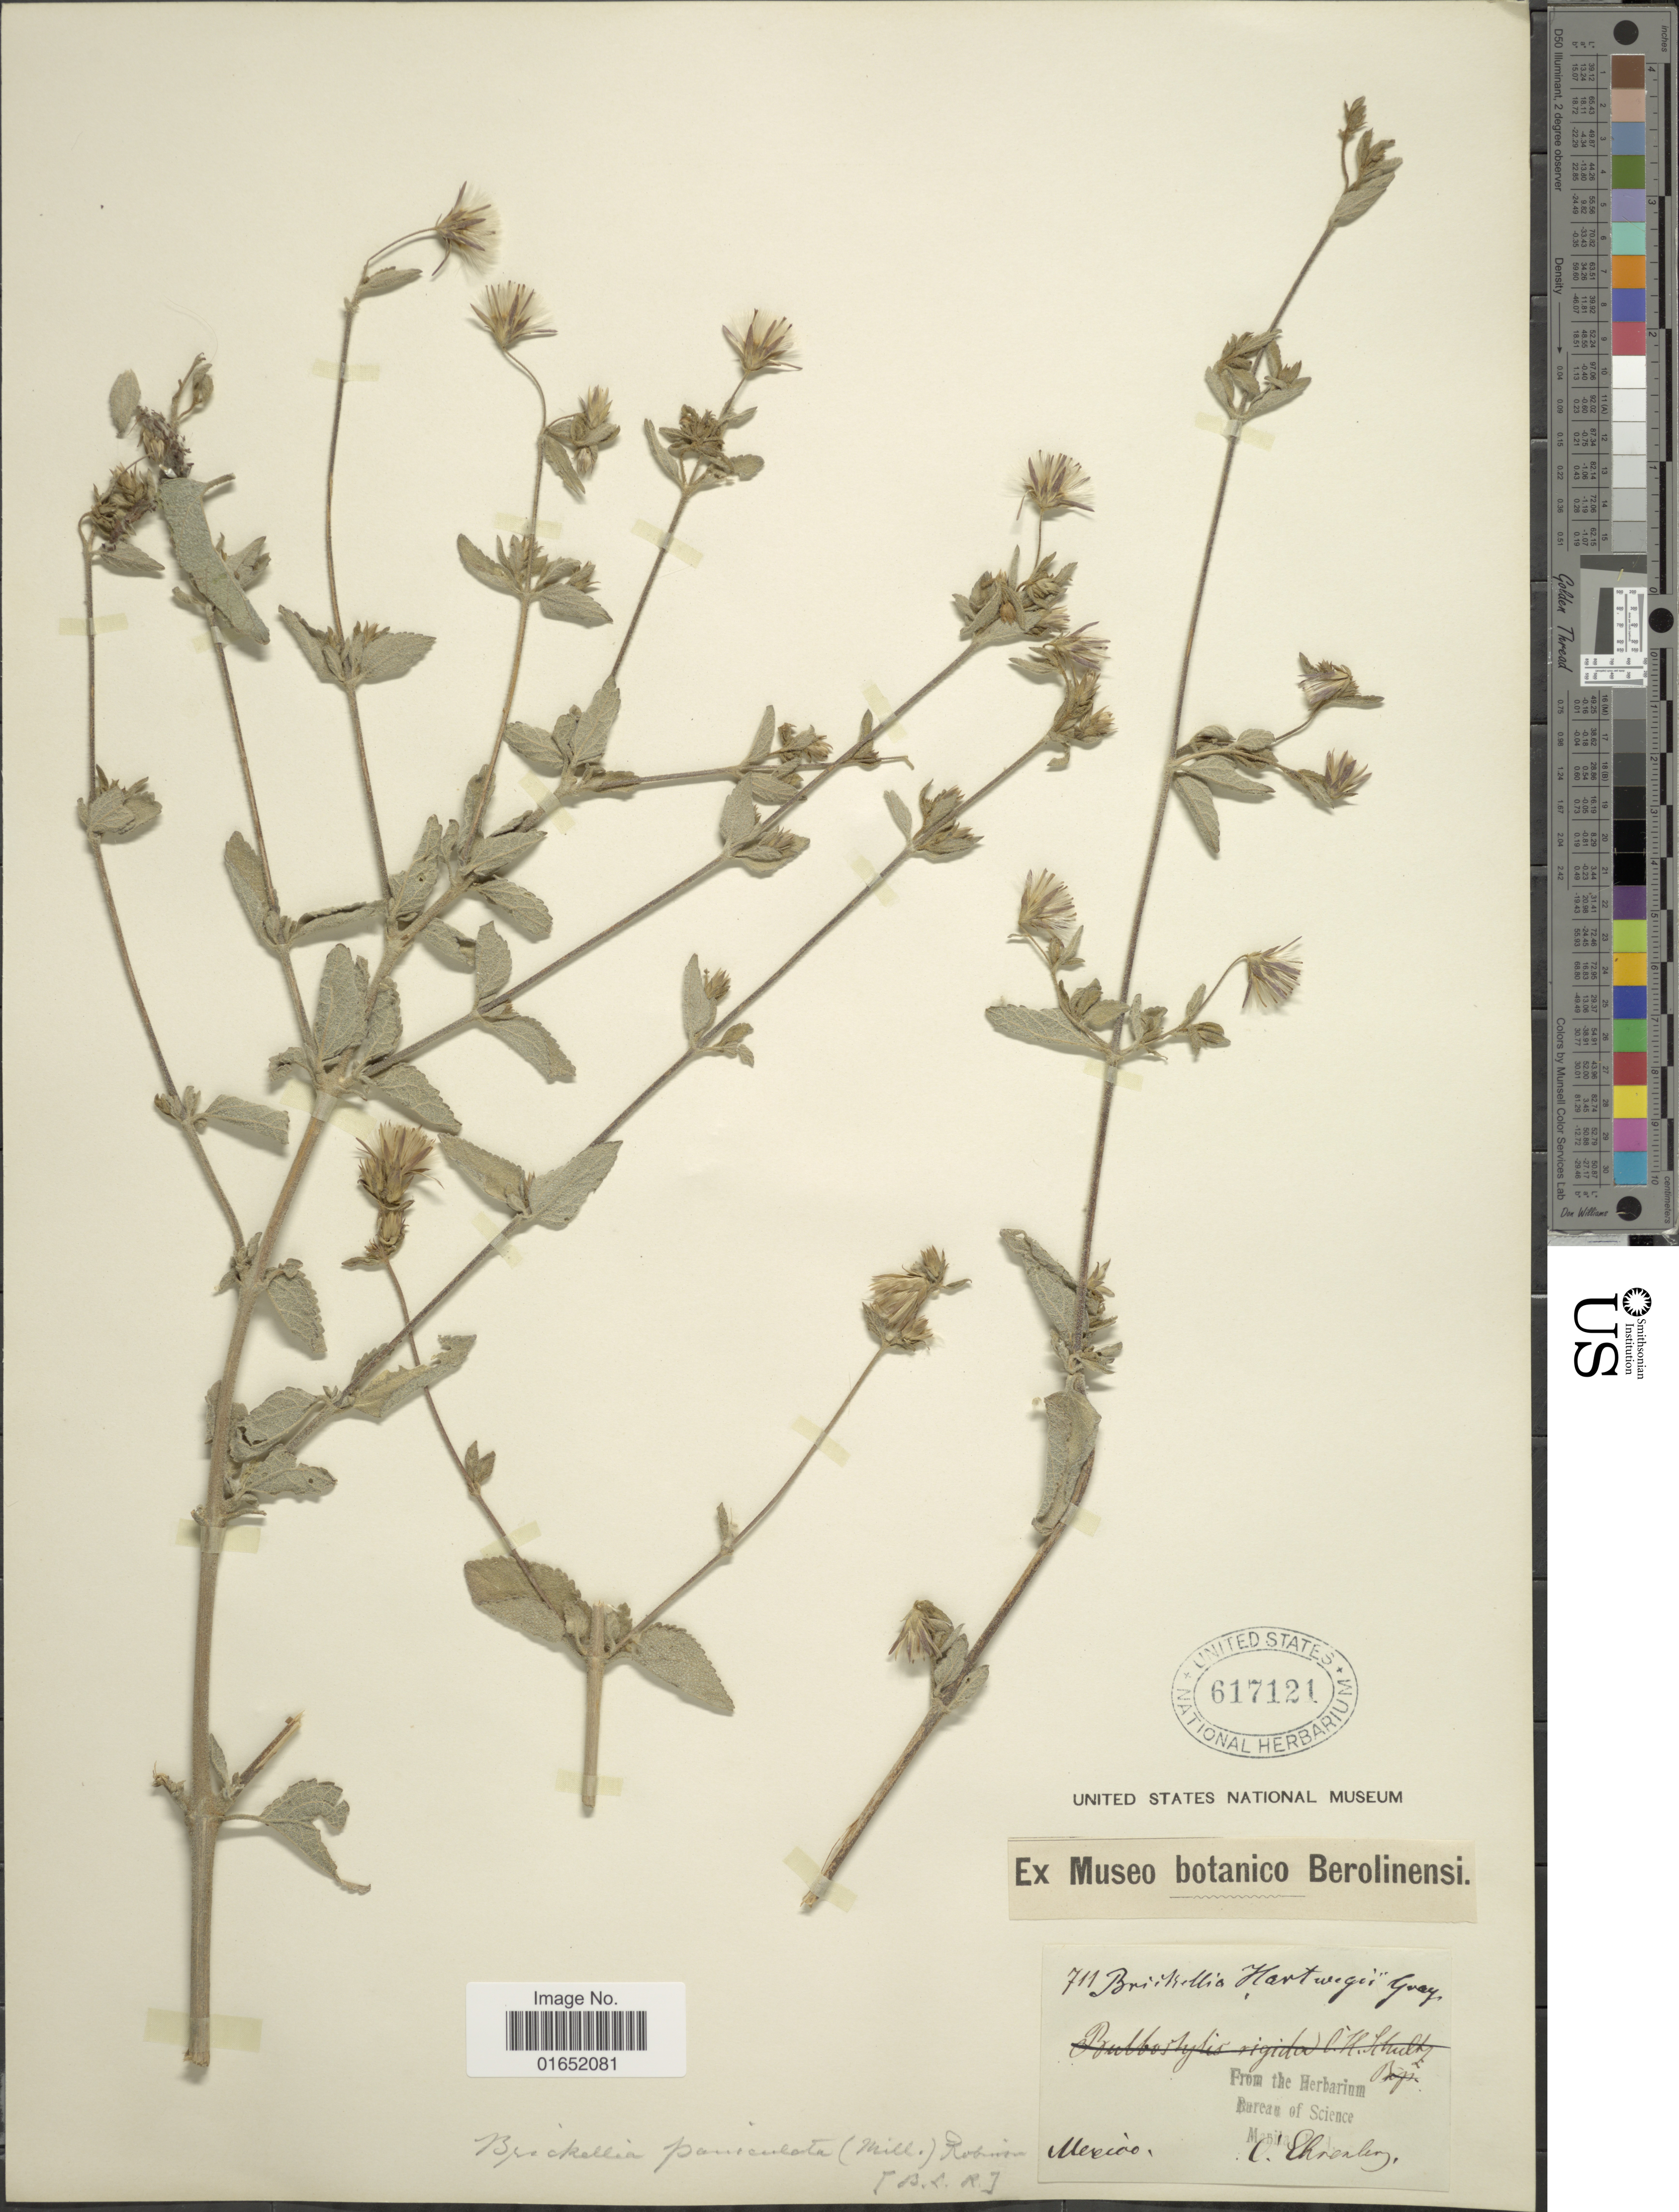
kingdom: Plantae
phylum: Tracheophyta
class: Magnoliopsida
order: Asterales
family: Asteraceae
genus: Brickellia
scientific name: Brickellia paniculata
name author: (Mill.) B.L. Rob.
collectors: C. G. Ehrenberg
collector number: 711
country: Mexico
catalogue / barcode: US 617121